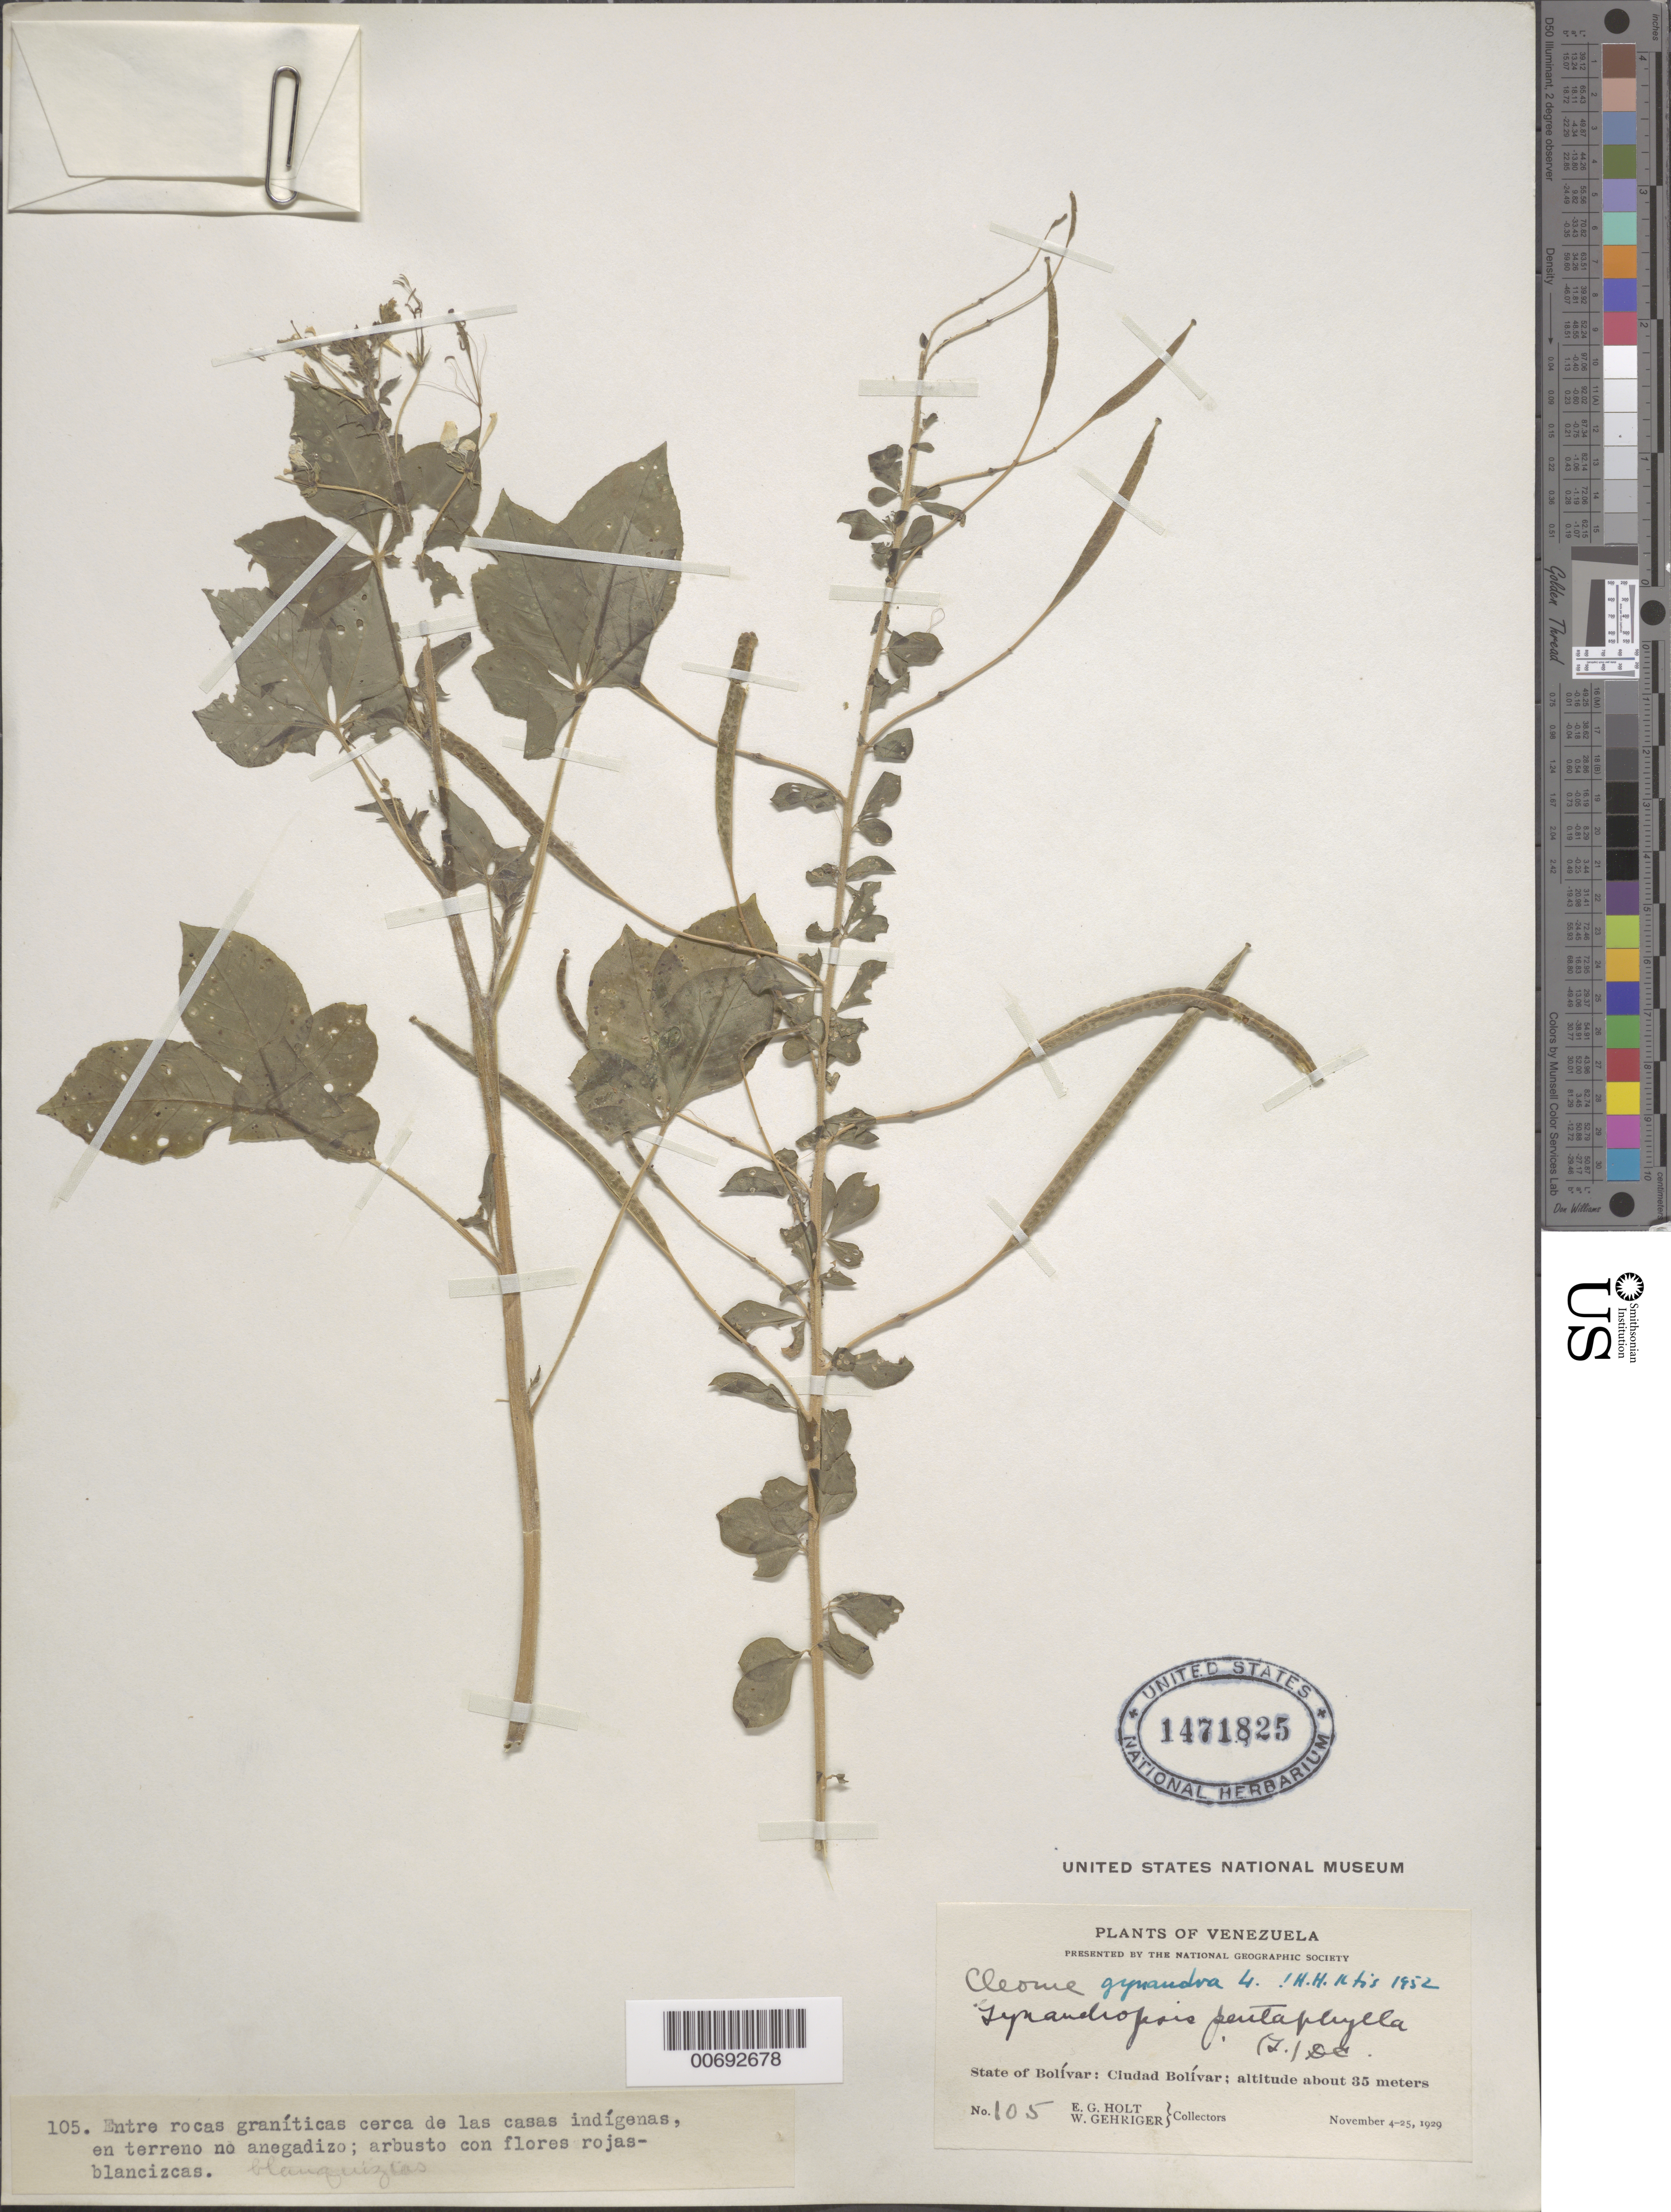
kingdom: Plantae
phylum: Tracheophyta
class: Magnoliopsida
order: Brassicales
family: Cleomaceae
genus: Gynandropsis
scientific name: Gynandropsis gynandra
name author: (L.) Briq.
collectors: E. Holt & W. Gehriger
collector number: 105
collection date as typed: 4-Nov-29 to 25-Nov-29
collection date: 1929-11-04/1929-11-25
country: Venezuela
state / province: Bolívar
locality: Ciudad Bolívar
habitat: Entre rocas graníticas cerca de las casas indigenas, en terreno no anegadizo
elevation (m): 35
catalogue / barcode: US 1471825